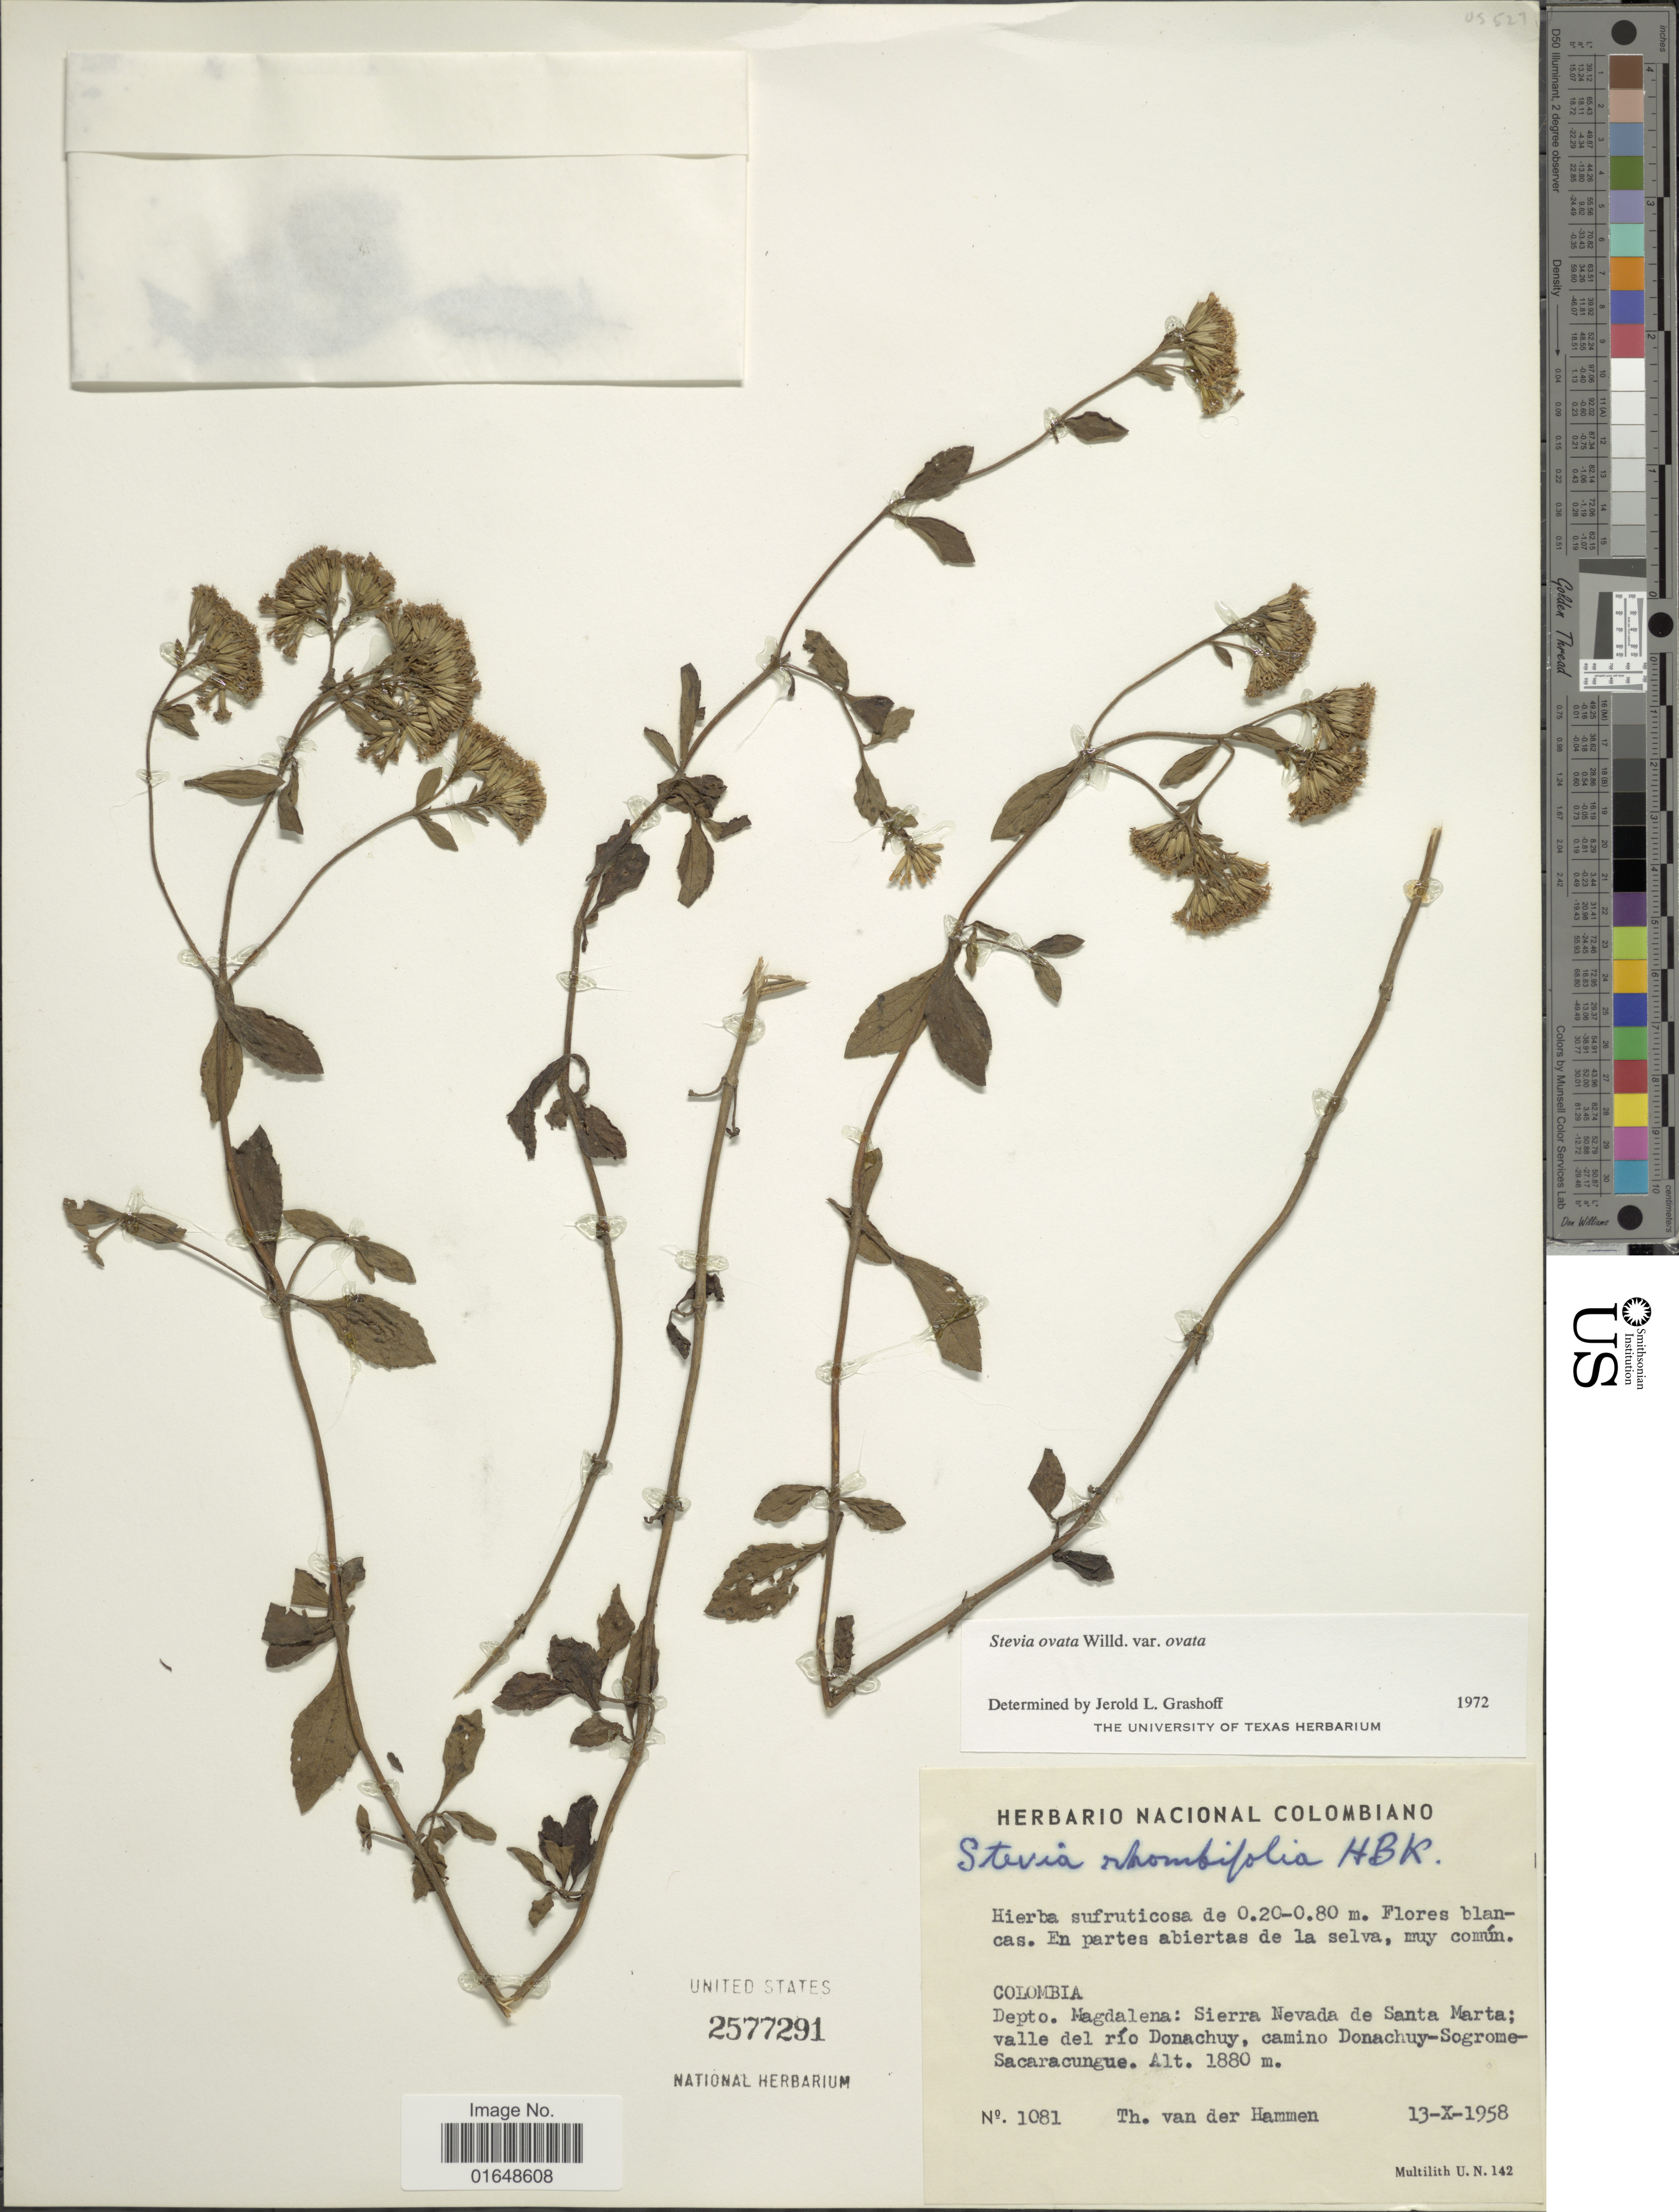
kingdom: Plantae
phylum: Tracheophyta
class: Magnoliopsida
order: Asterales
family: Asteraceae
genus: Stevia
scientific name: Stevia ovata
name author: Willd.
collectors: T. Hammen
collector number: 1081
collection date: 1958-10-13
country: Colombia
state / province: Magdalena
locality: Depto. Magdalena: Sierra Nevada de Santa Marta; valle del río Donachuy, camino Donachuy-Sogrome-Sacaracungue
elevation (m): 1880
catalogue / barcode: US 2577291